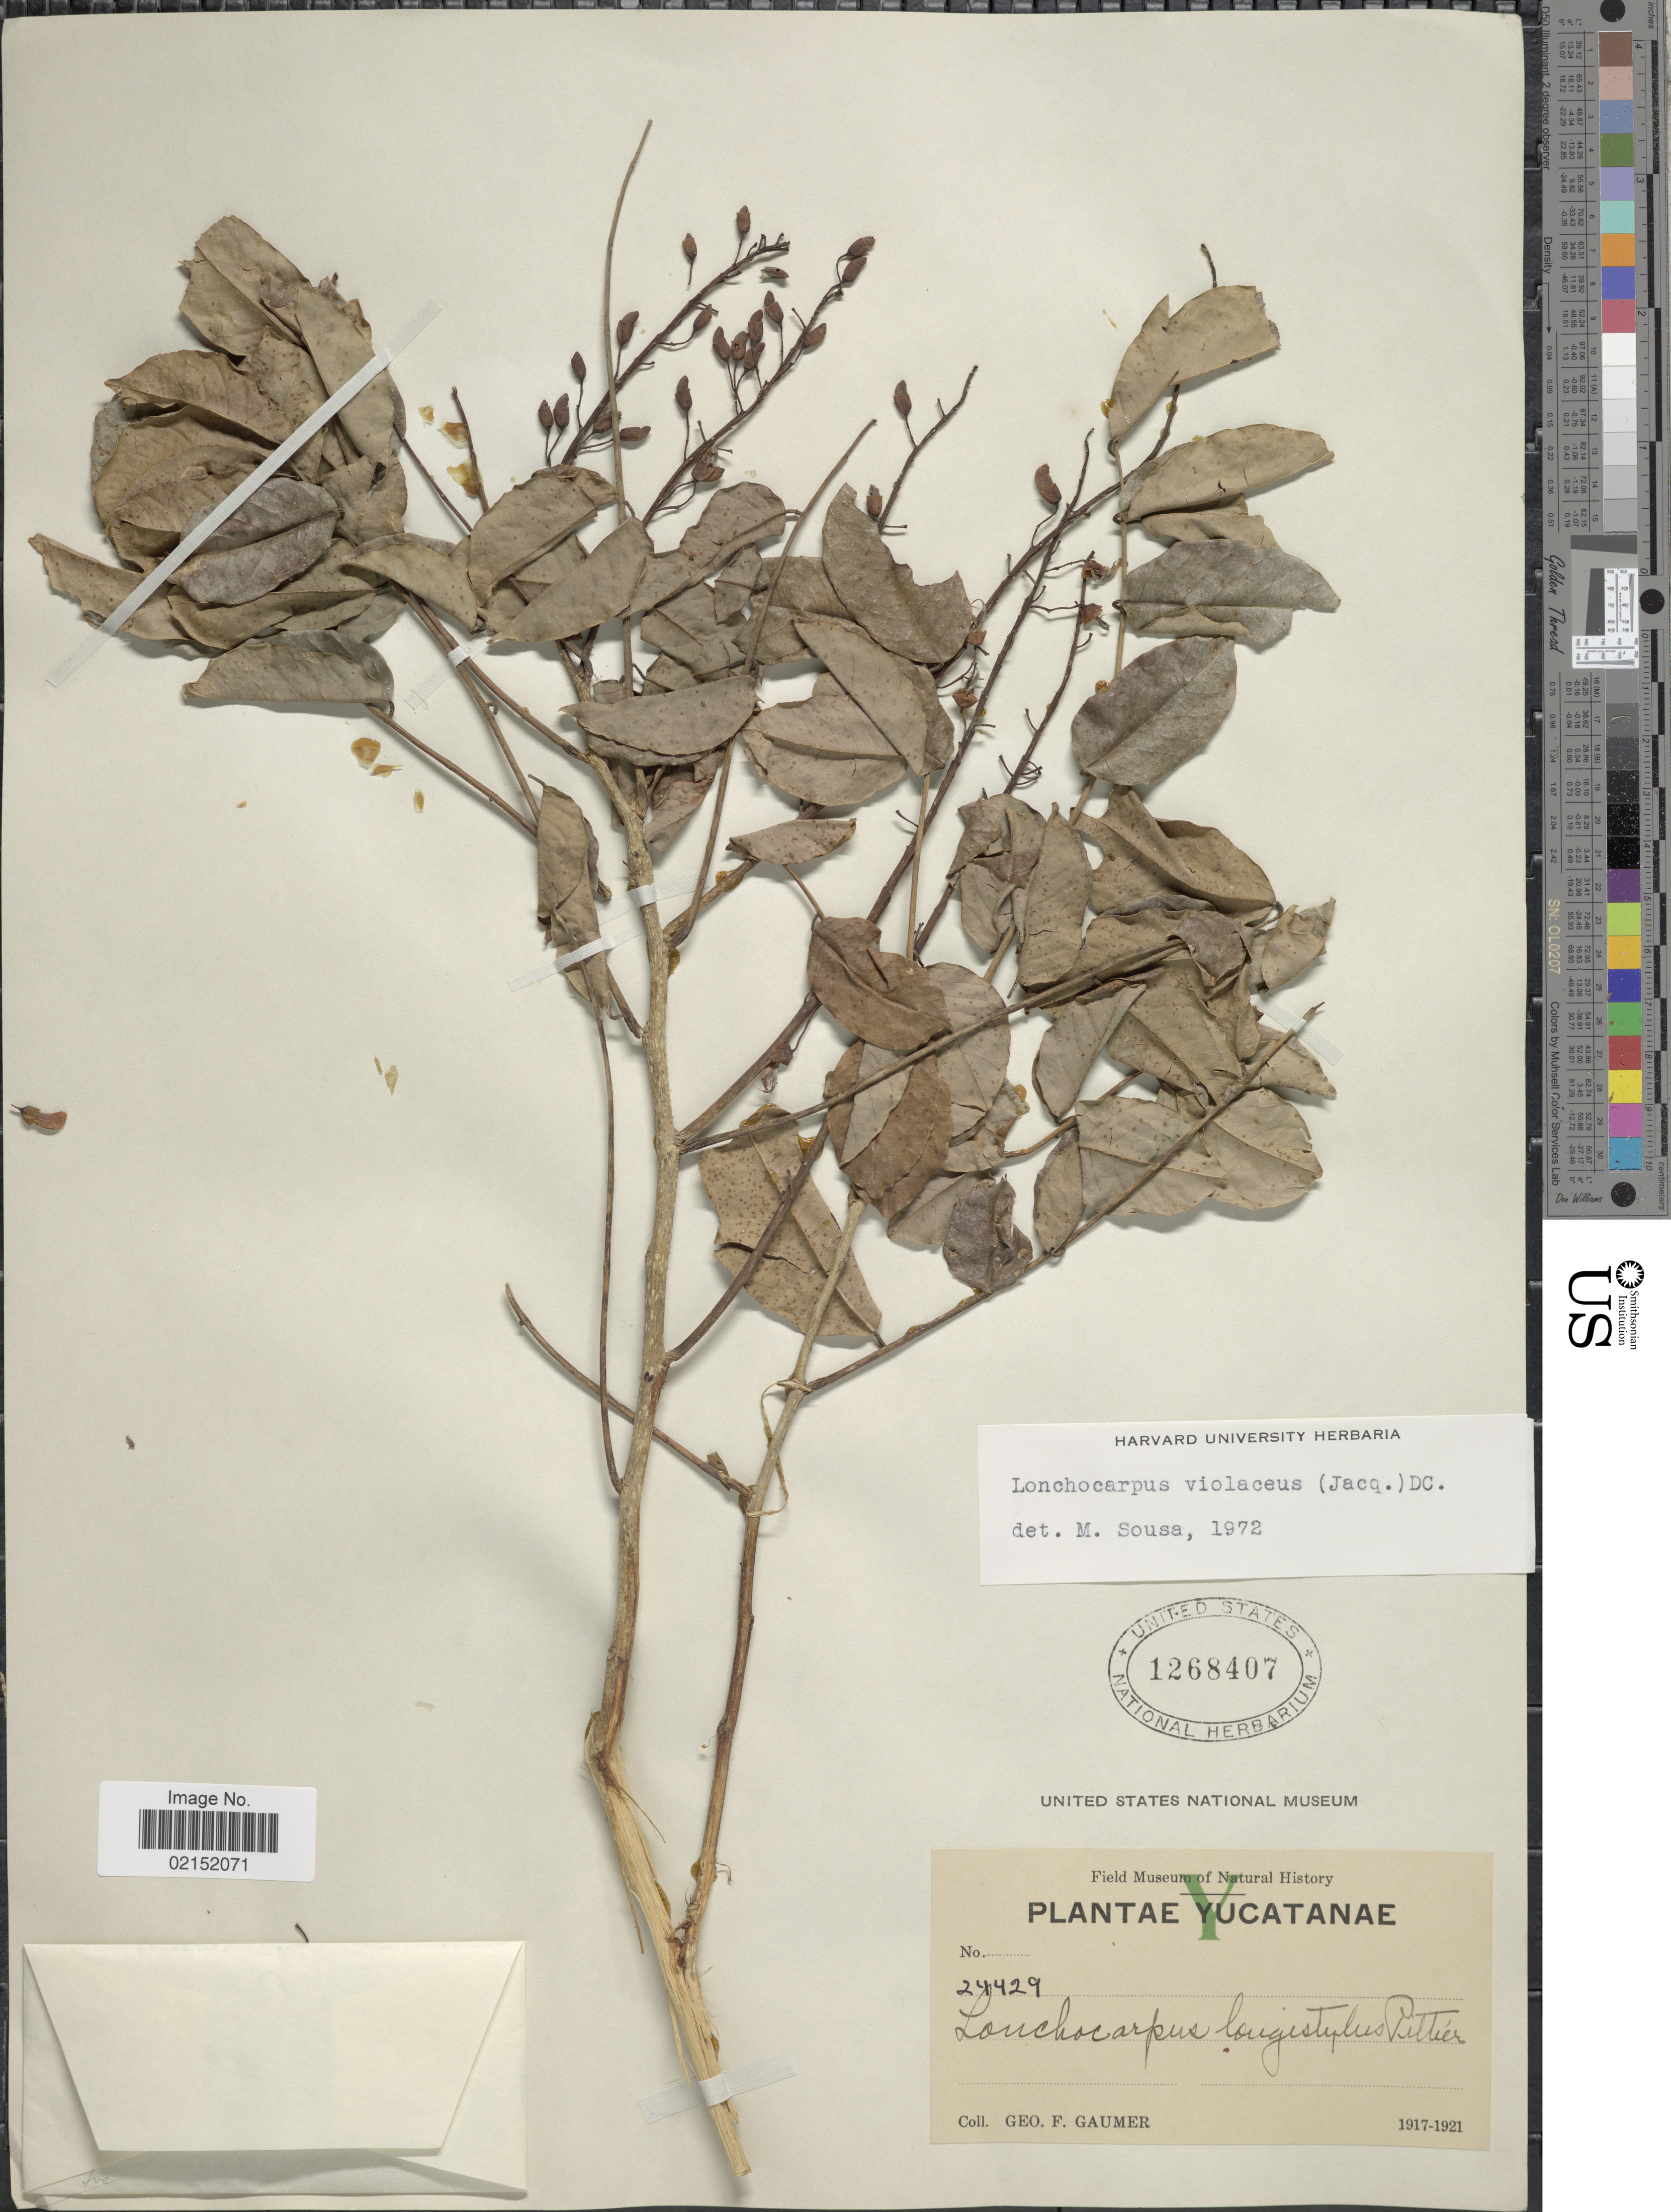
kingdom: Plantae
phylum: Tracheophyta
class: Magnoliopsida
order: Fabales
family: Fabaceae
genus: Lonchocarpus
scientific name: Lonchocarpus violaceus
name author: (Jacq.) DC.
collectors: G. F. Gaumer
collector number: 24429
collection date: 1917/1921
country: Mexico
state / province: Yucatán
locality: Yucatanae.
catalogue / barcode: US 1268407